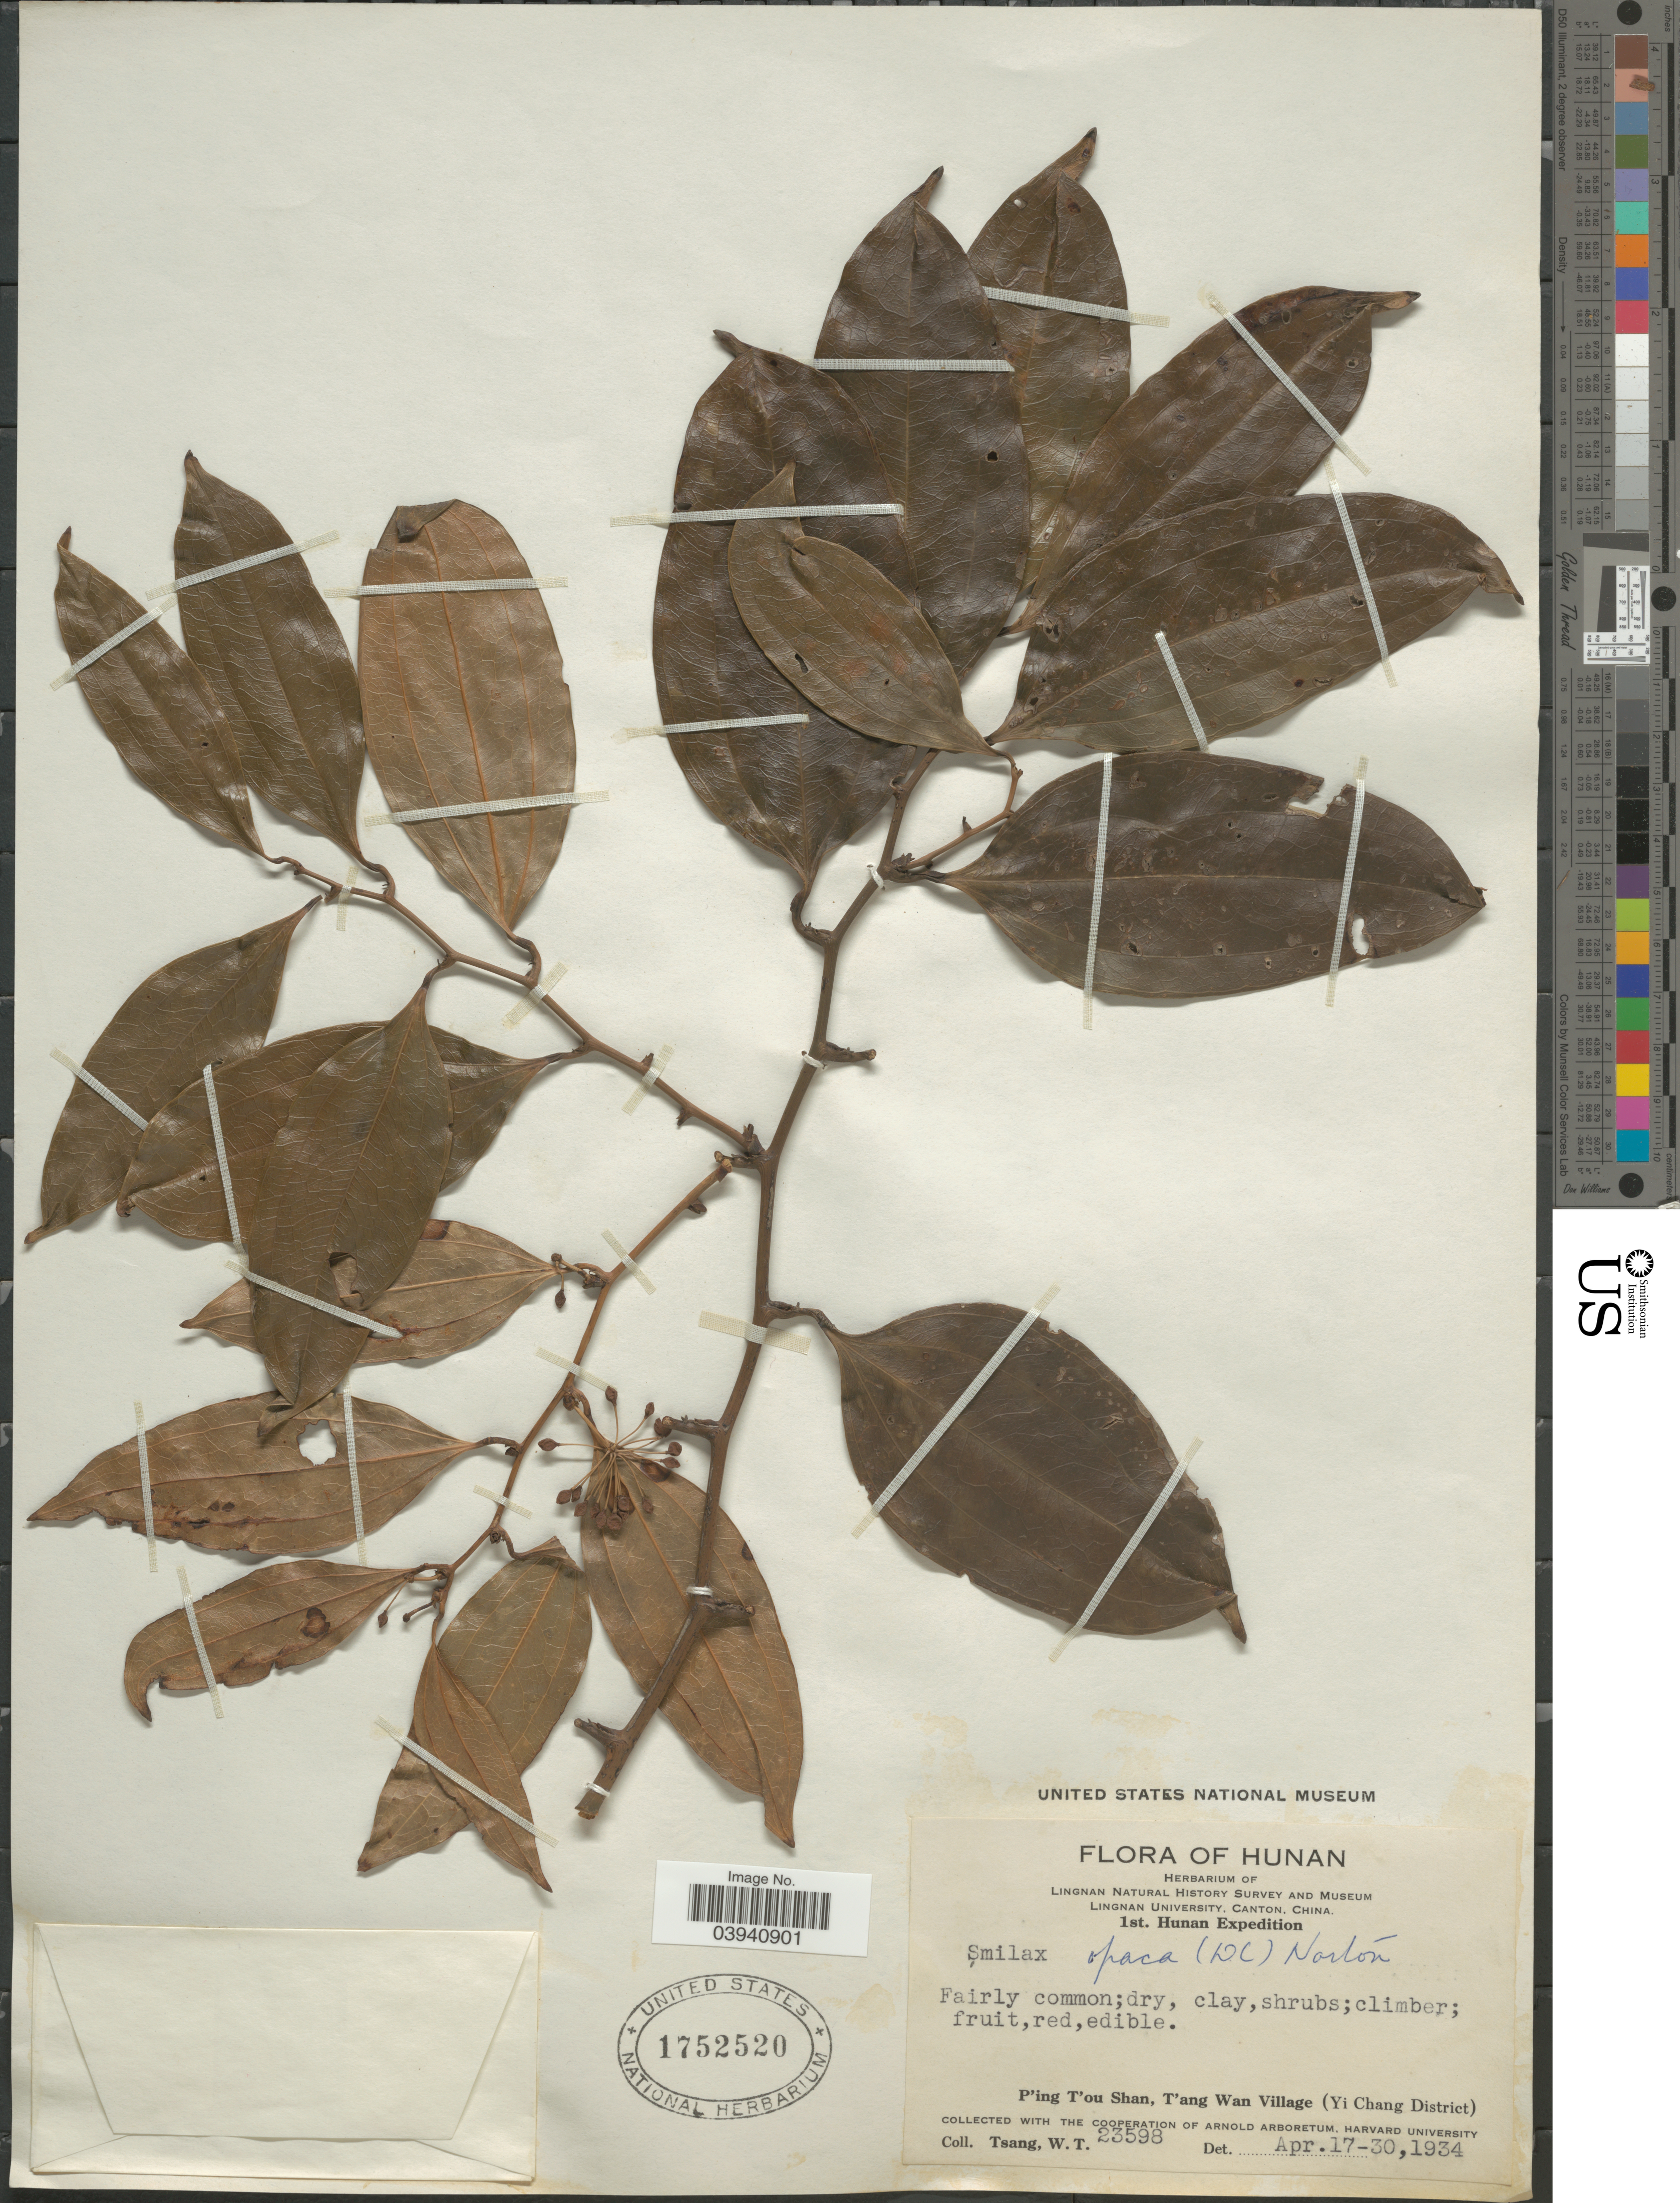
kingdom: Plantae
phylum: Tracheophyta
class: Liliopsida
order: Liliales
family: Smilacaceae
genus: Smilax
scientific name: Smilax opaca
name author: (A. DC.) J.B. Norton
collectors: W. T. Tsang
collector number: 23598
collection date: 1934-04-17/1934-04-30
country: China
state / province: Hunan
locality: P'ing T'ou Shan, T'ang Wan Village (Yi Chang District).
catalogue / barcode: US 1752520